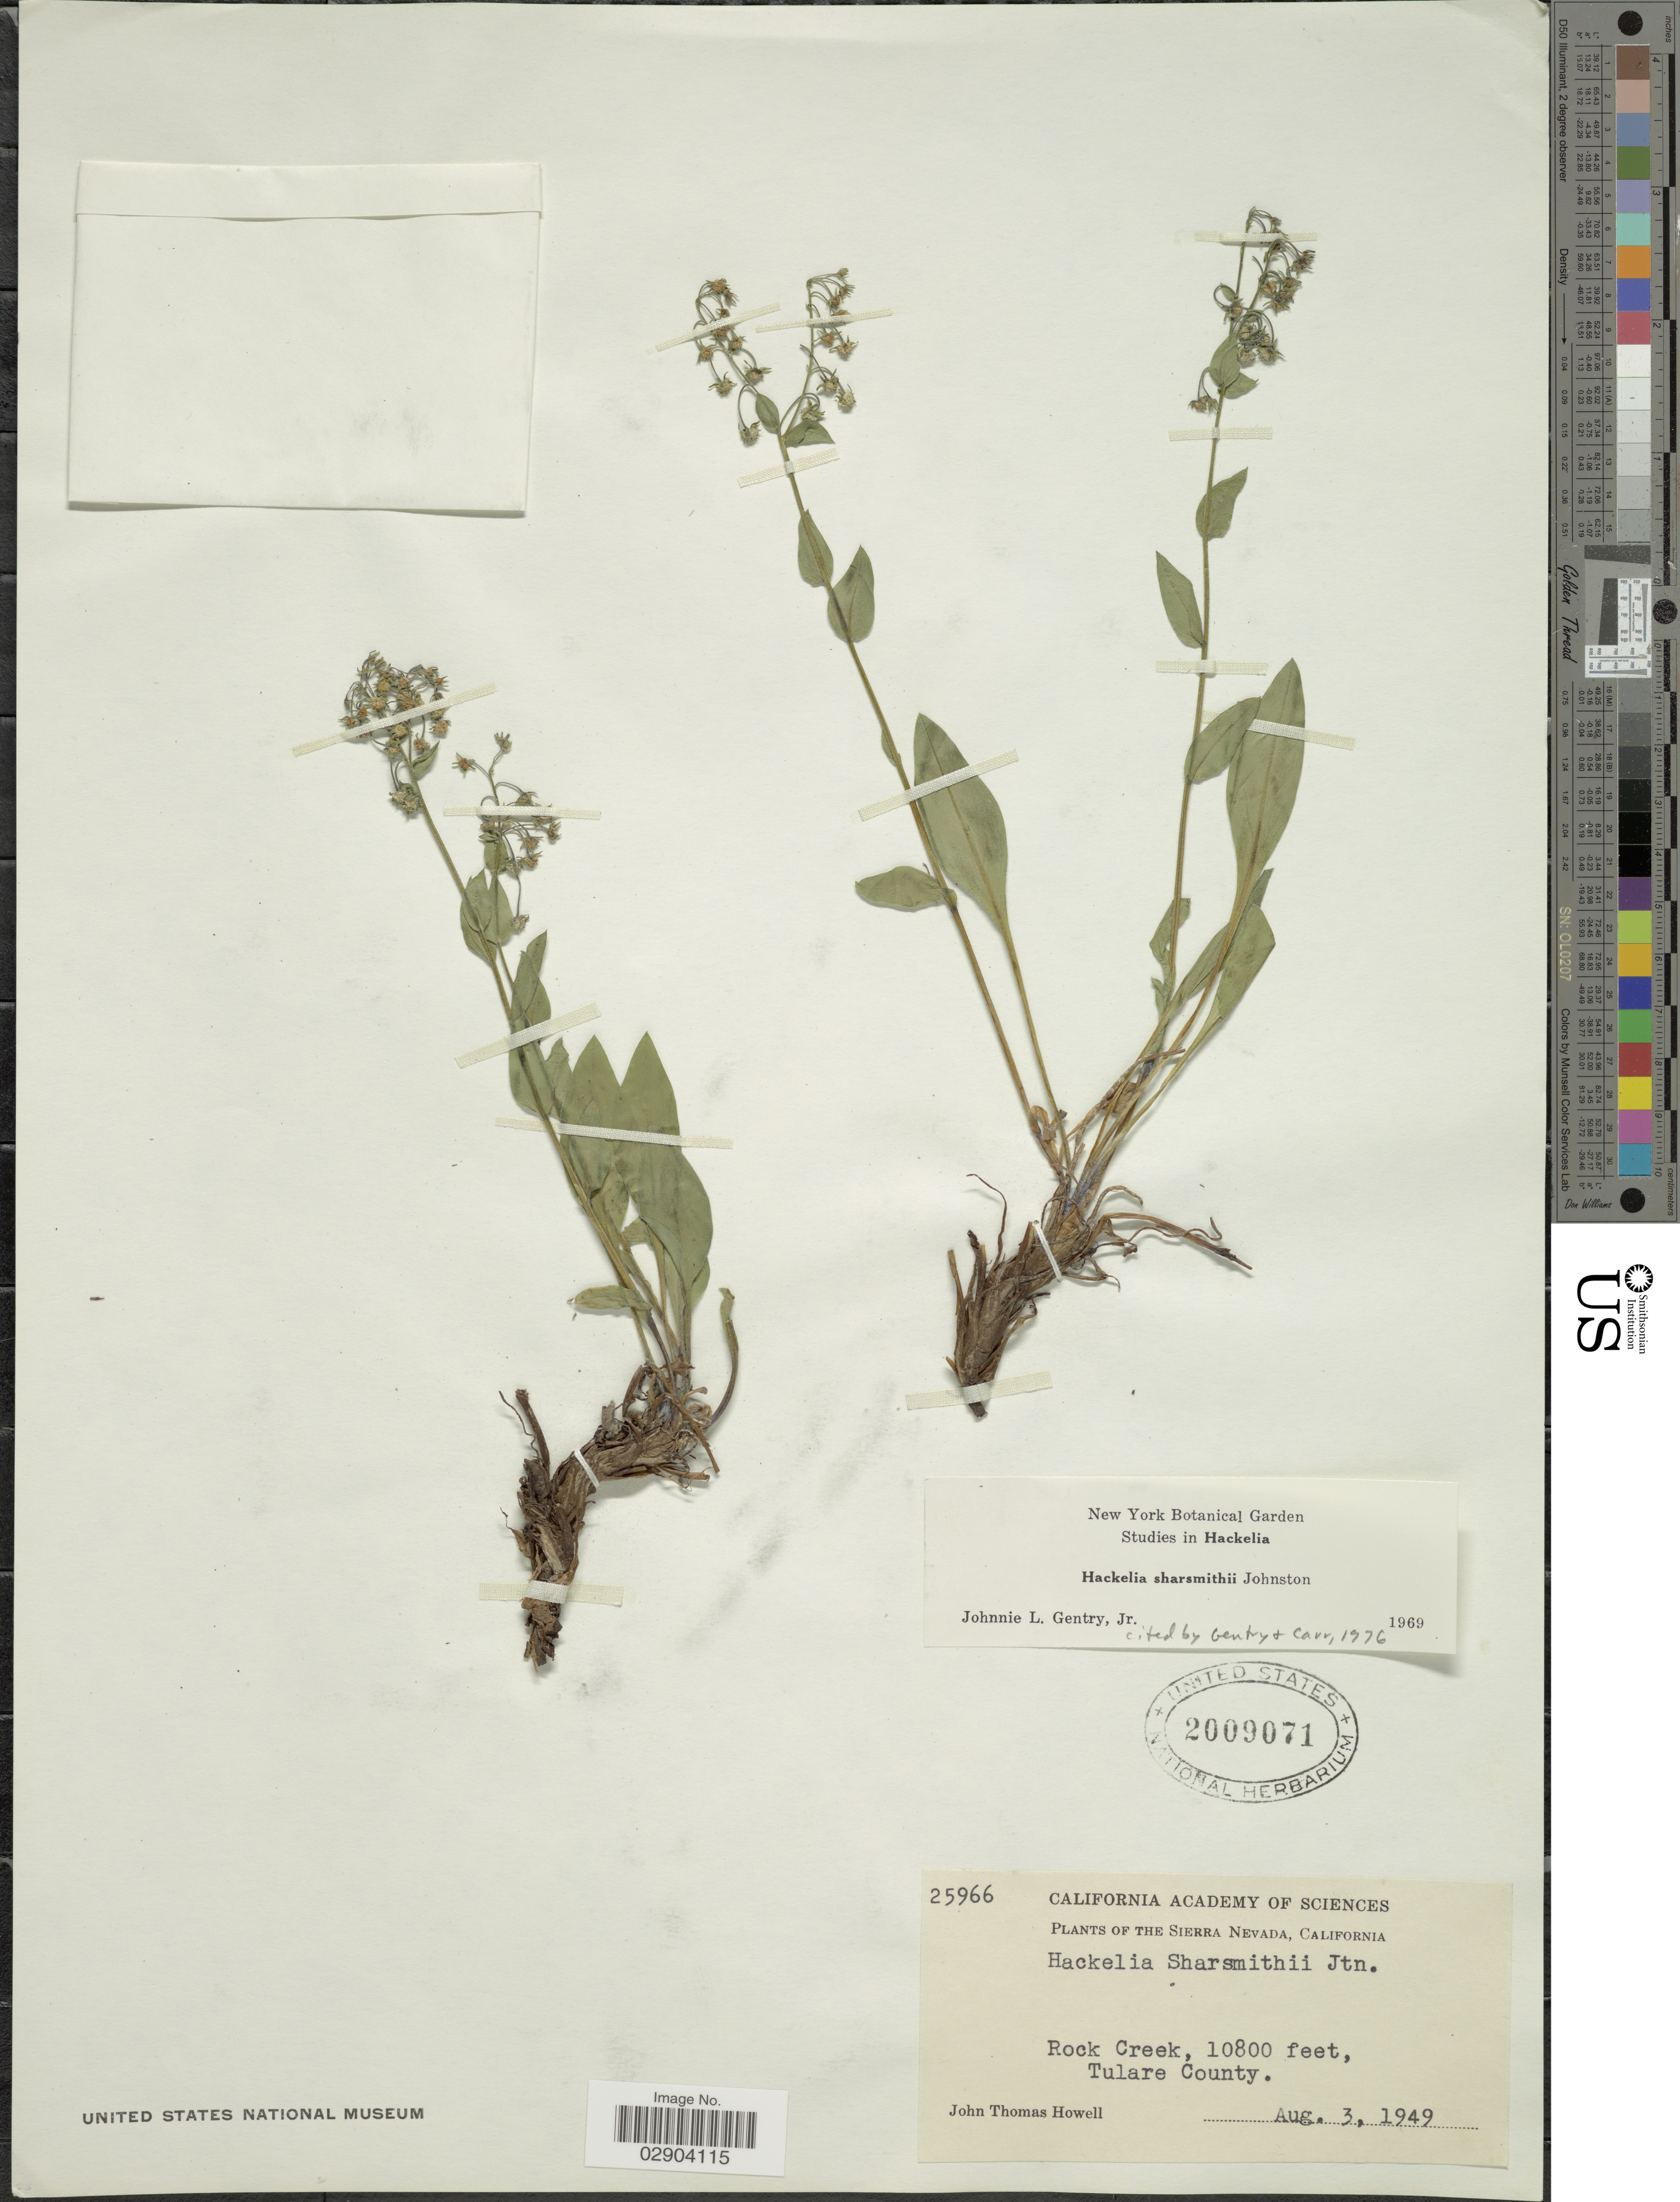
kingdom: Plantae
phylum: Tracheophyta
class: Magnoliopsida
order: Boraginales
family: Boraginaceae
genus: Hackelia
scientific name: Hackelia sharsmithii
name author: I.M. Johnst.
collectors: J. T. Howell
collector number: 25966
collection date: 1949-08-03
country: United States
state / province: California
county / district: Tulare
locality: The Sierra Nevada. Rock Creek. Tulare County.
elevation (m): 3292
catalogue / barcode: US 2009071